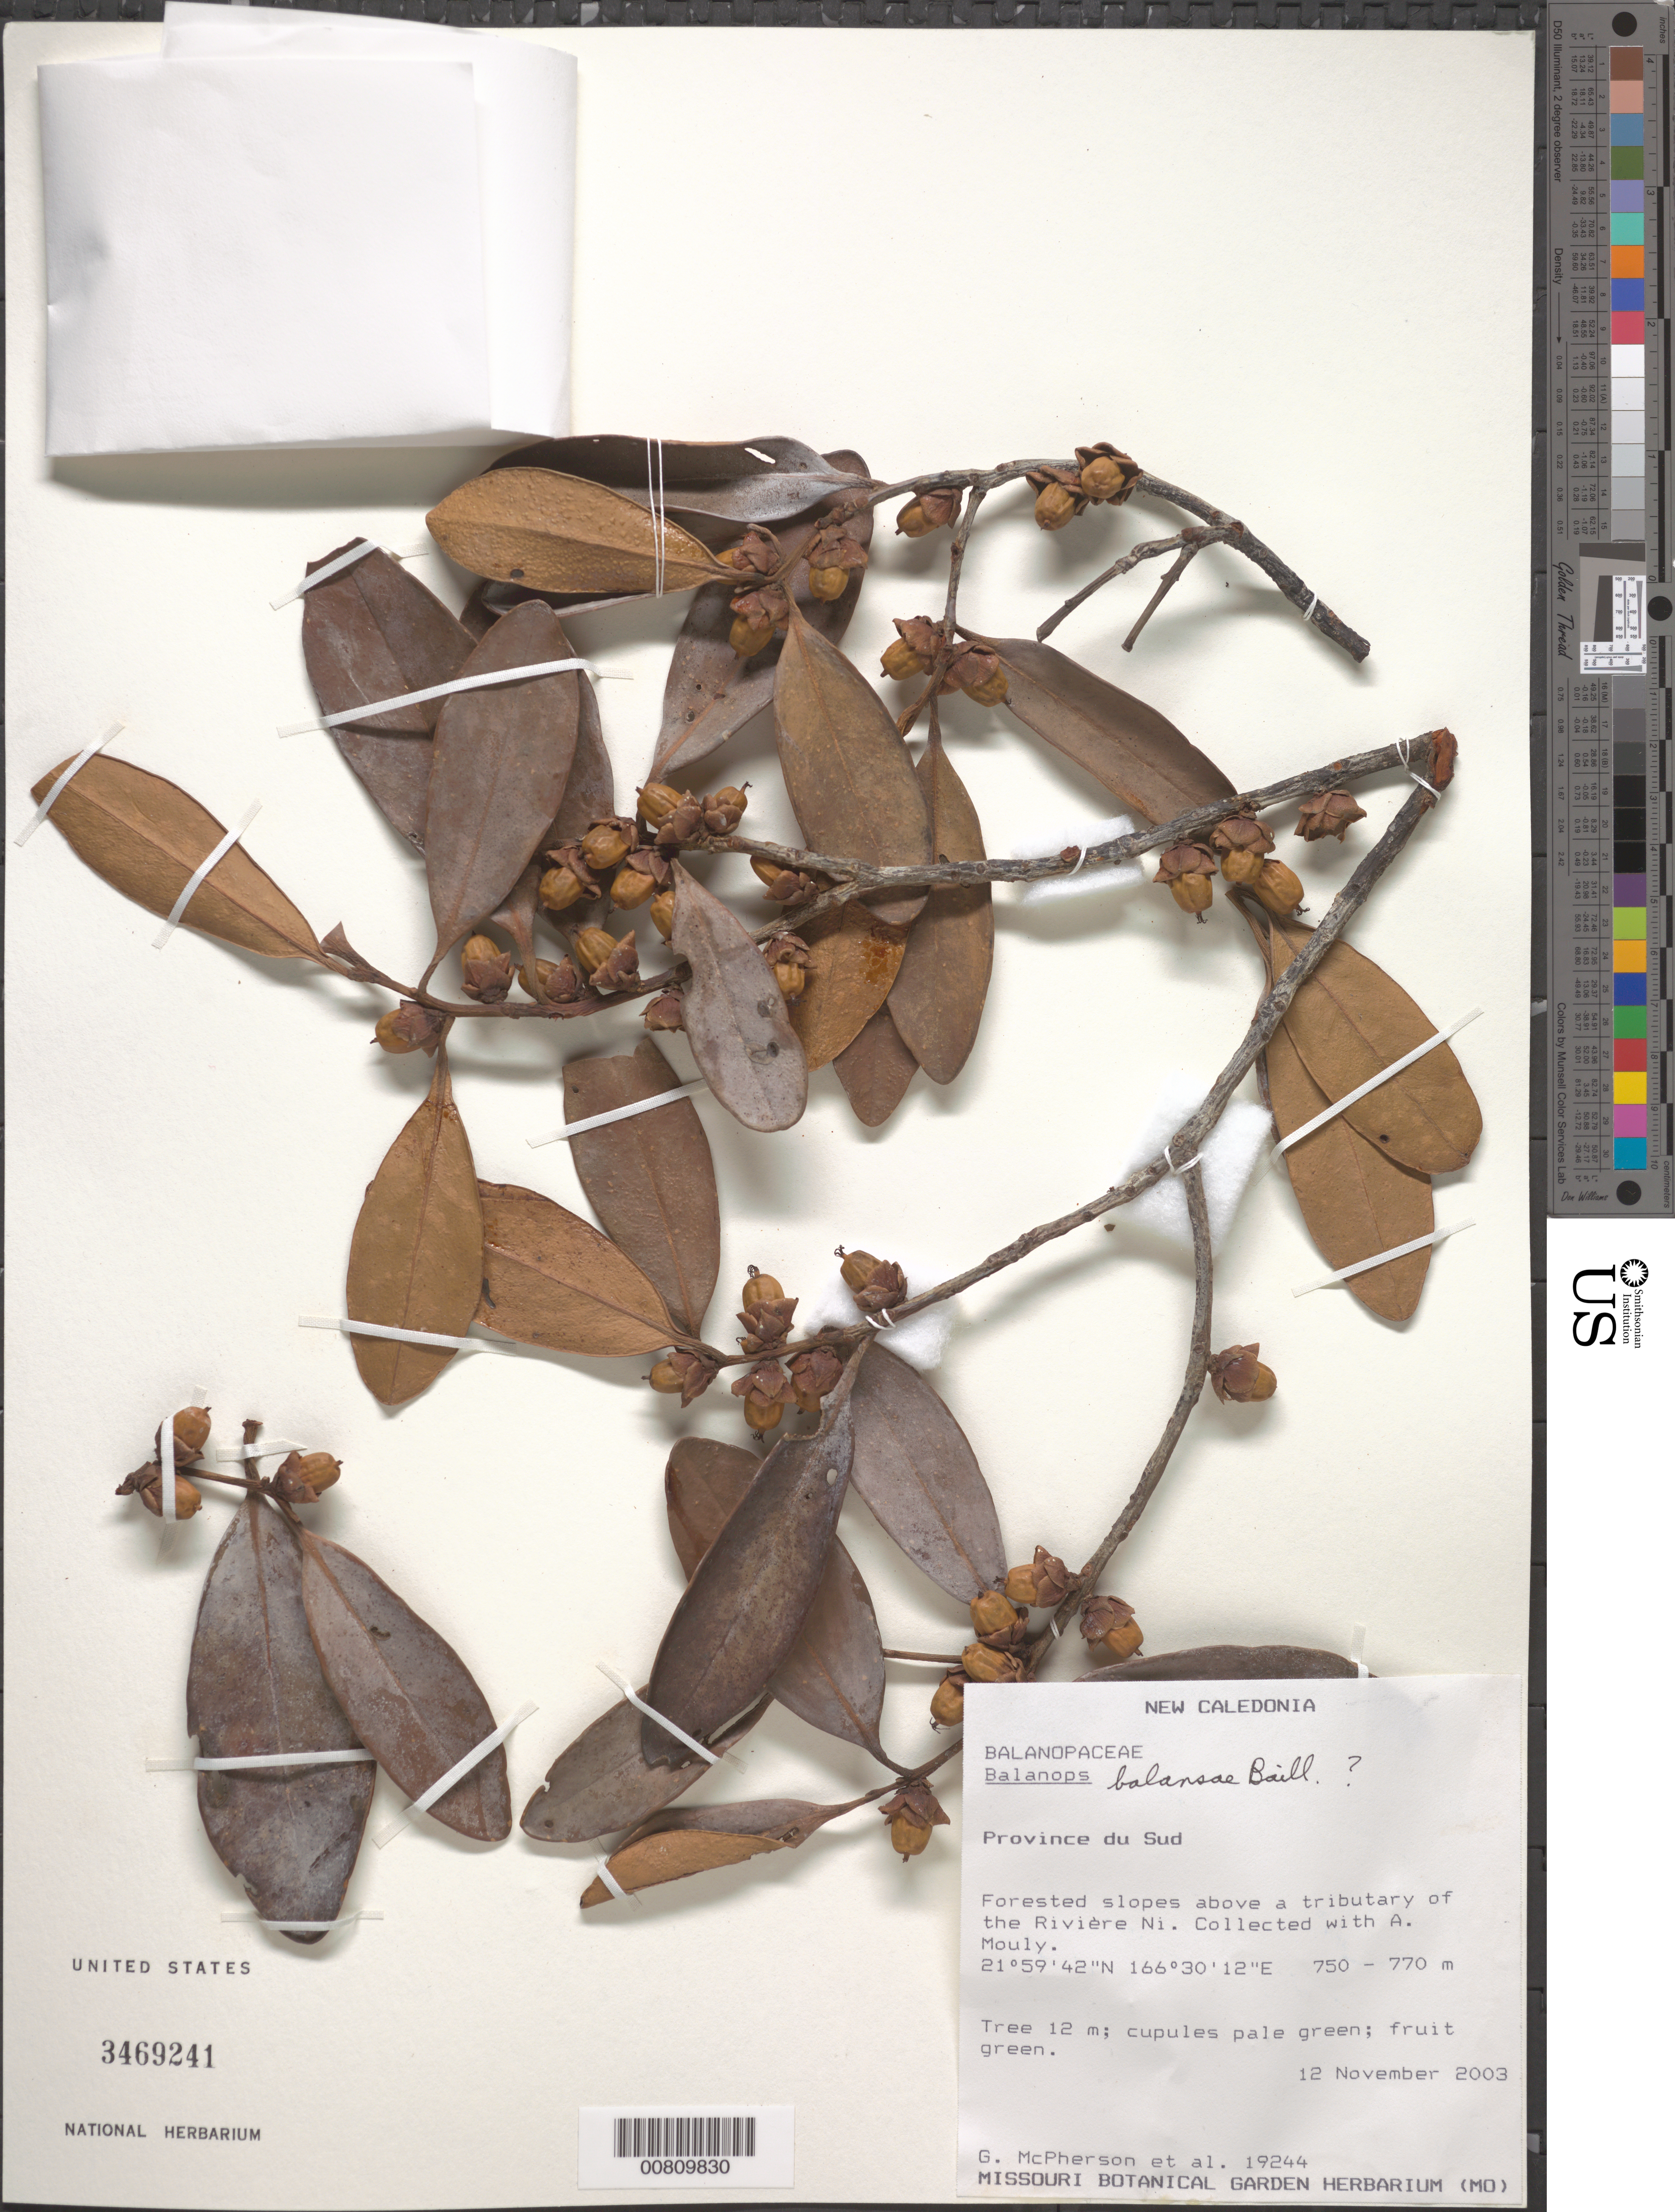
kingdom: Plantae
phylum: Tracheophyta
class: Magnoliopsida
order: Malpighiales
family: Balanopaceae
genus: Balanops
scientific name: Balanops balansae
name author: Baill.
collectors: G. D. McPherson et al.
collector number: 19244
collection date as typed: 12 Nov 2003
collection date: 2003-11-12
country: New Caledonia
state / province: Sud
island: New Caledonia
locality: Above a tributary of the Riviere Ni.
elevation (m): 750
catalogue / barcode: US 3469241